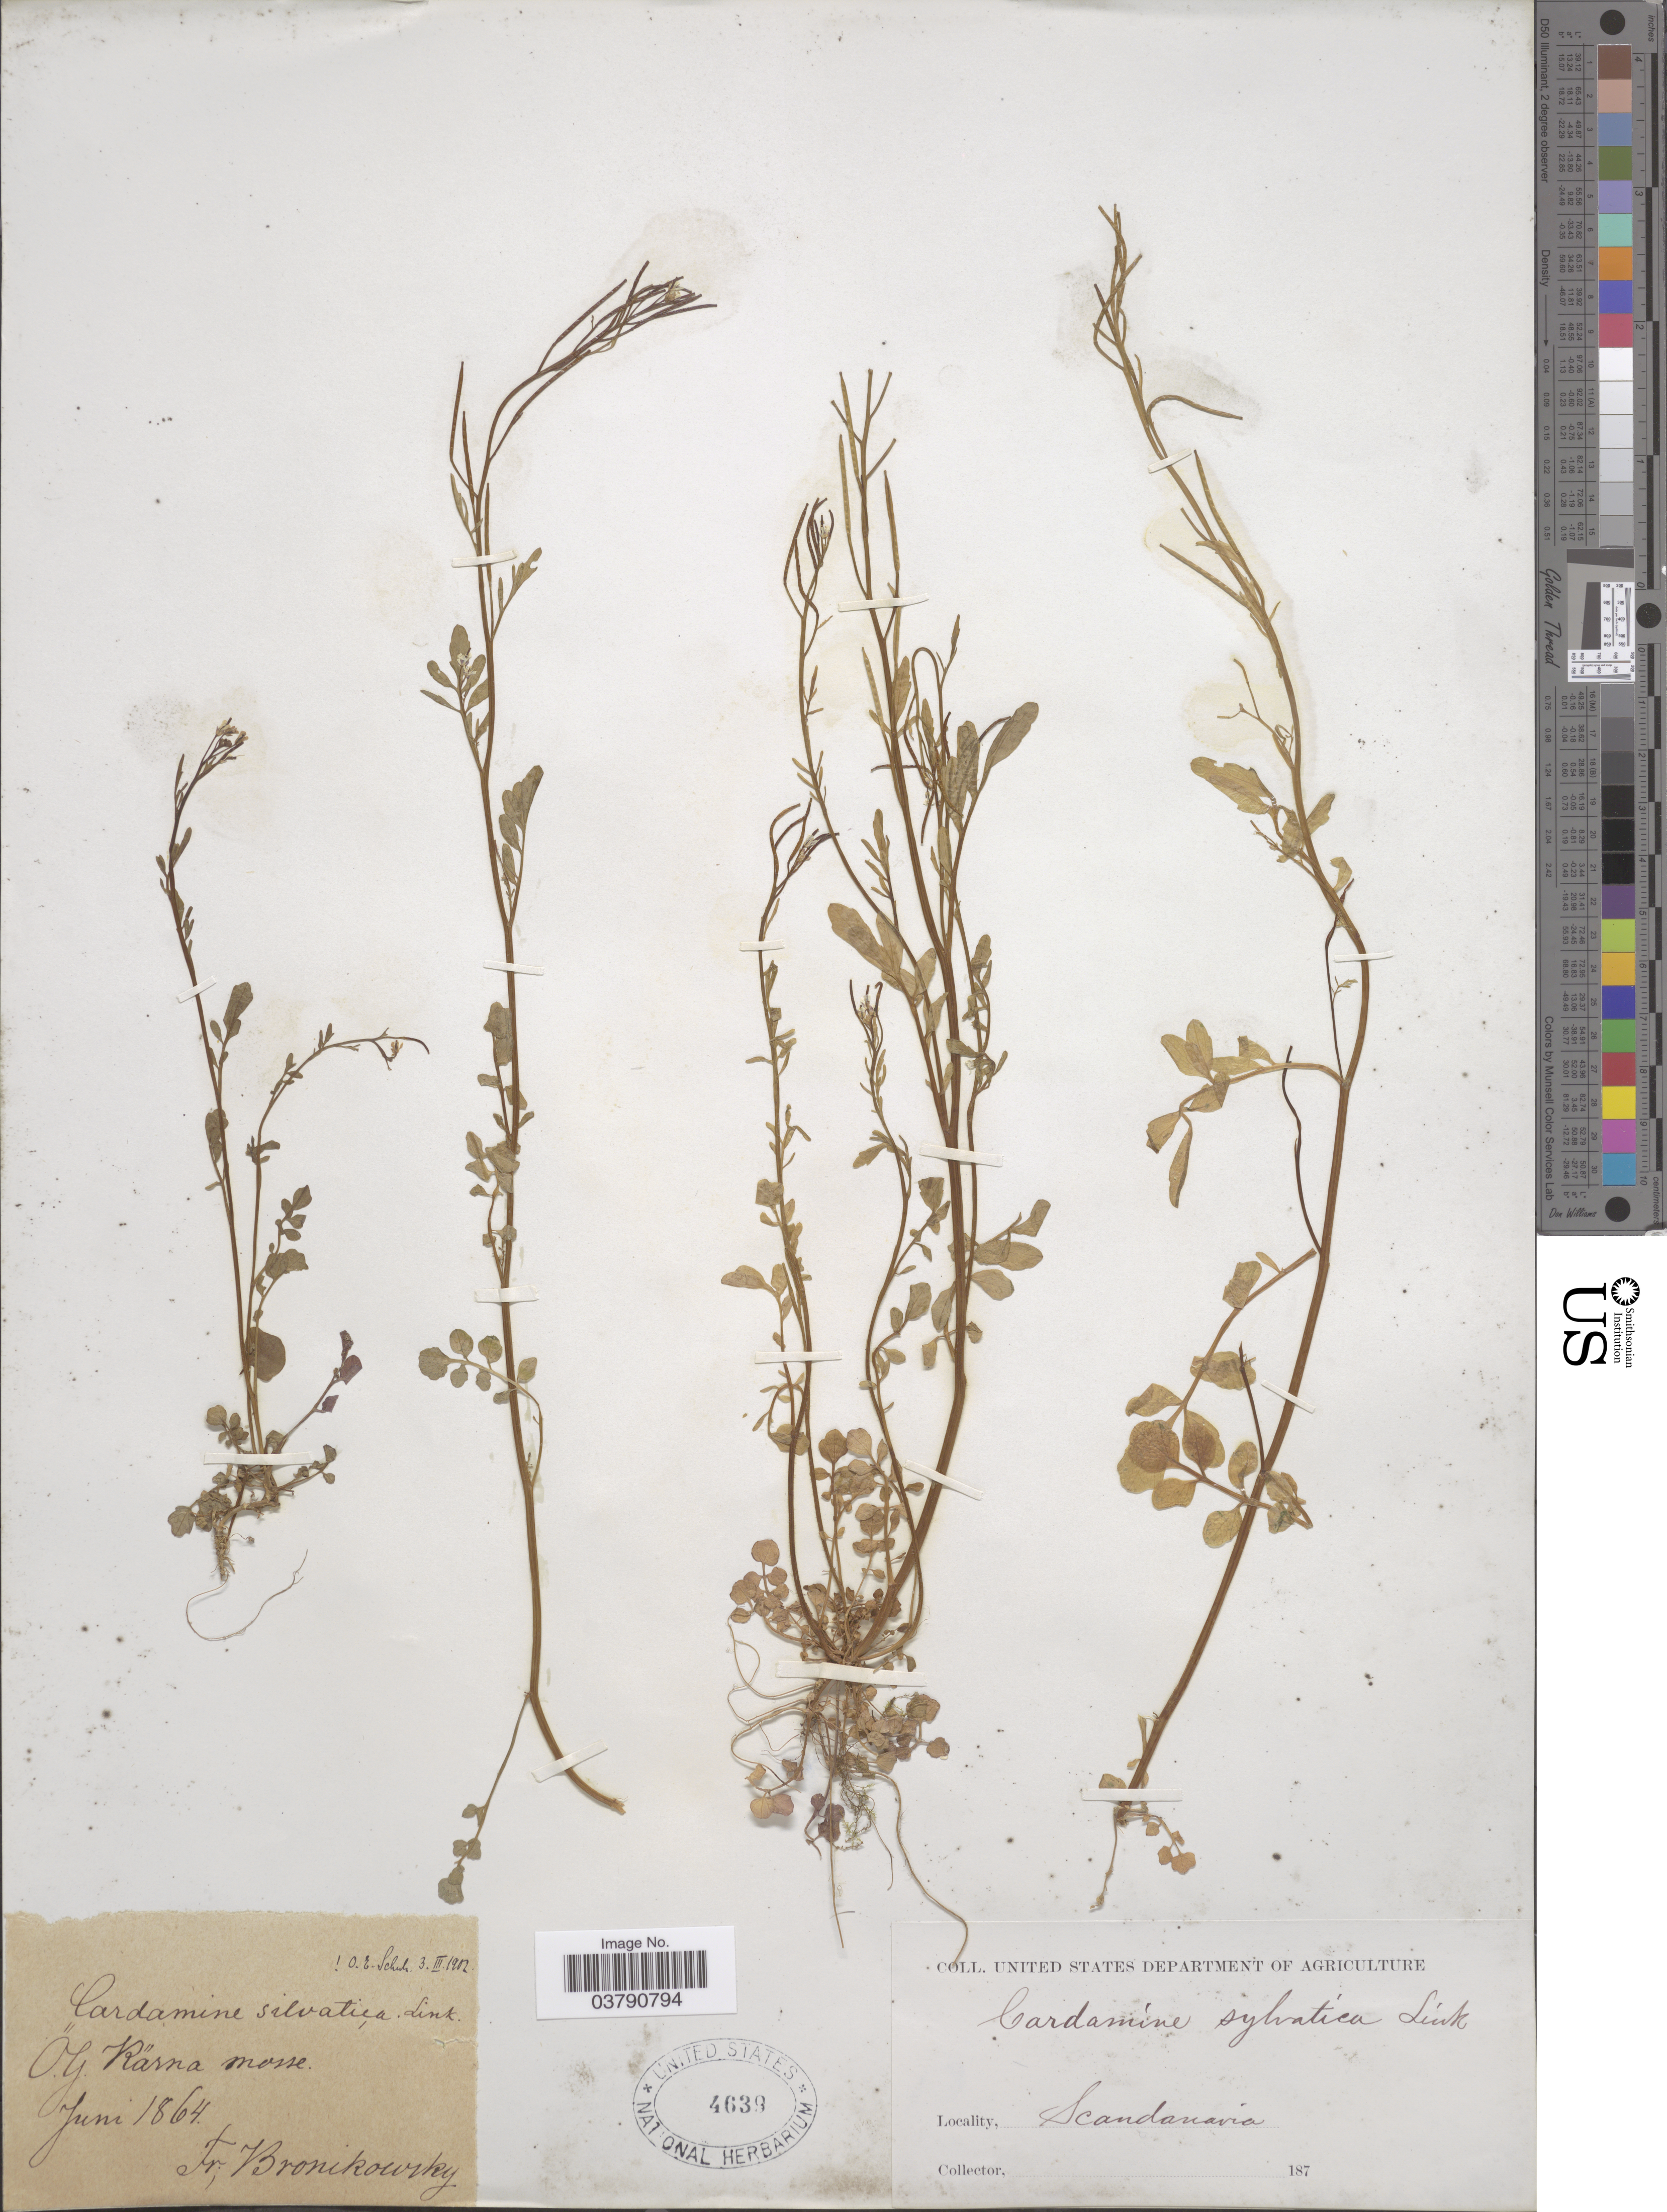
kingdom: Plantae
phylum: Tracheophyta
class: Magnoliopsida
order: Brassicales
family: Brassicaceae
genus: Cardamine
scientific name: Cardamine sylvatica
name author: Link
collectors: Bronikowsky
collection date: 1864-06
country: Sweden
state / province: Östergötland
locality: O. G. Kärna mosse. Scandanavia.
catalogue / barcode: US 4639